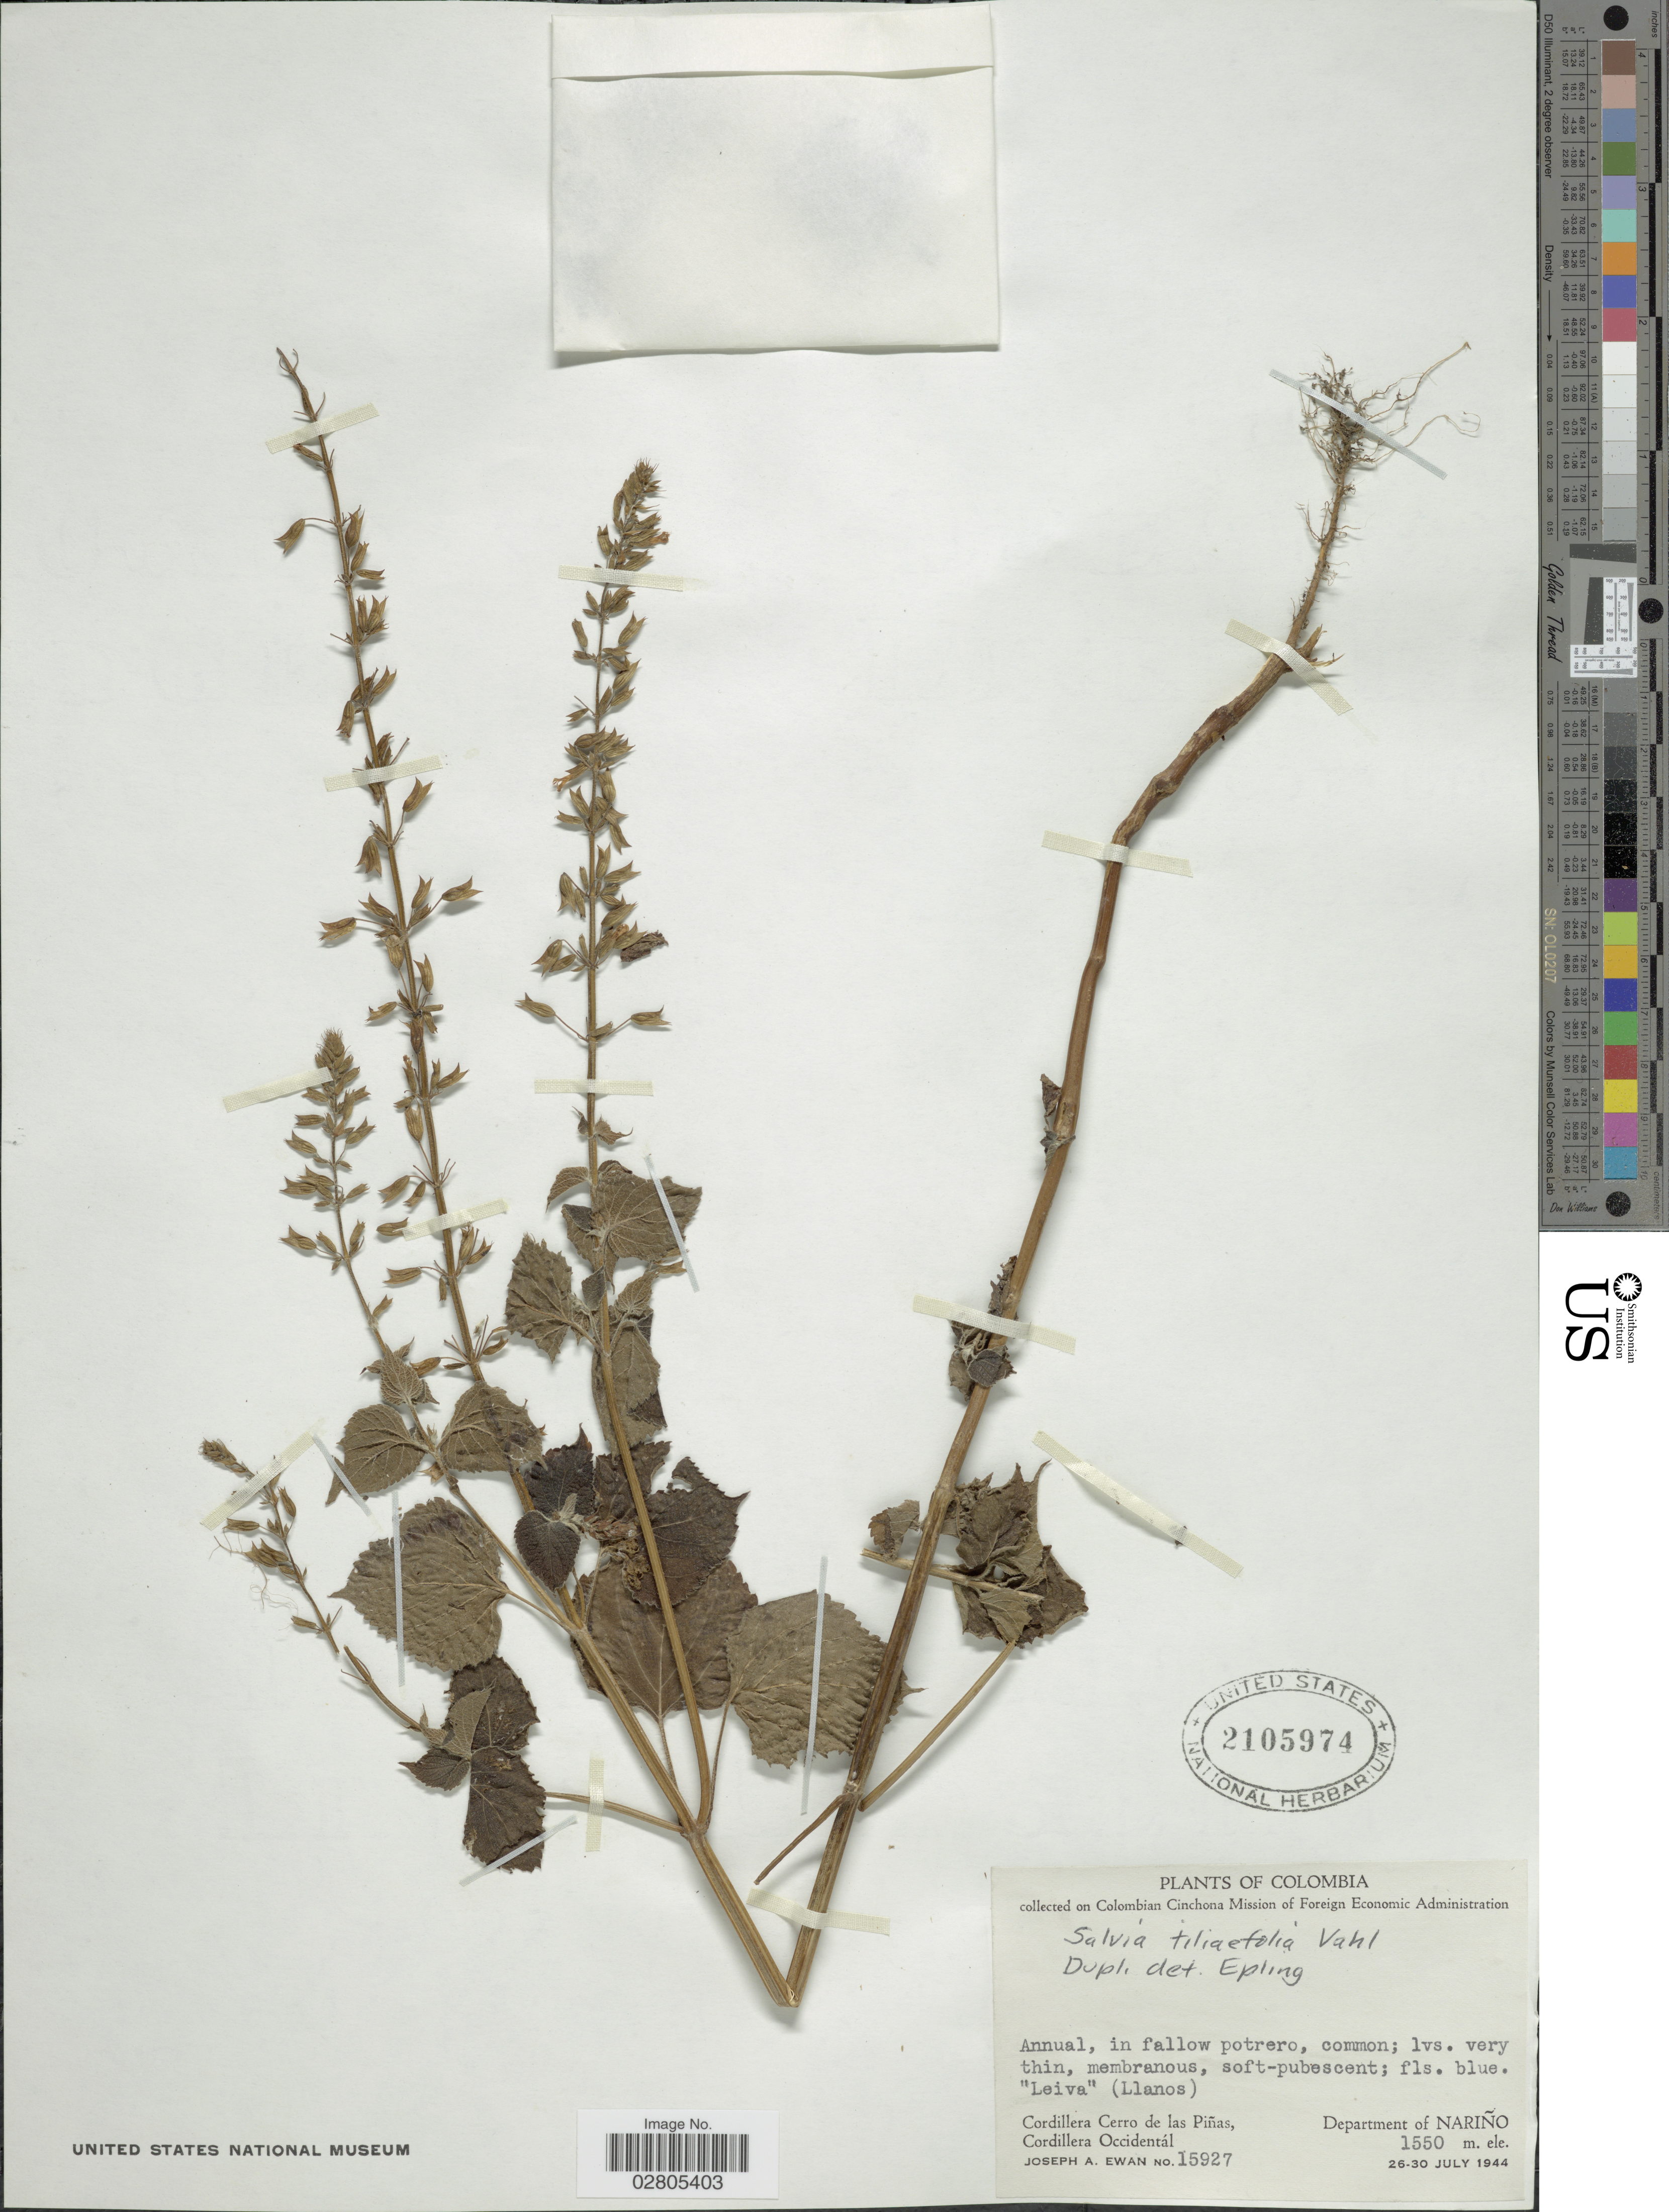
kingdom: Plantae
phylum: Tracheophyta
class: Magnoliopsida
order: Lamiales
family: Lamiaceae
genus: Salvia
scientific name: Salvia tiliifolia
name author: Vahl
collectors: J. A. Ewan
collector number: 15927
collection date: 1944-07-26/1944-07-30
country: Colombia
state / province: Nariño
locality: Cordillera Cerro de las Piñas, Cordillera Occidentál, Department of Nariño.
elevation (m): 1550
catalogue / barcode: US 2105974